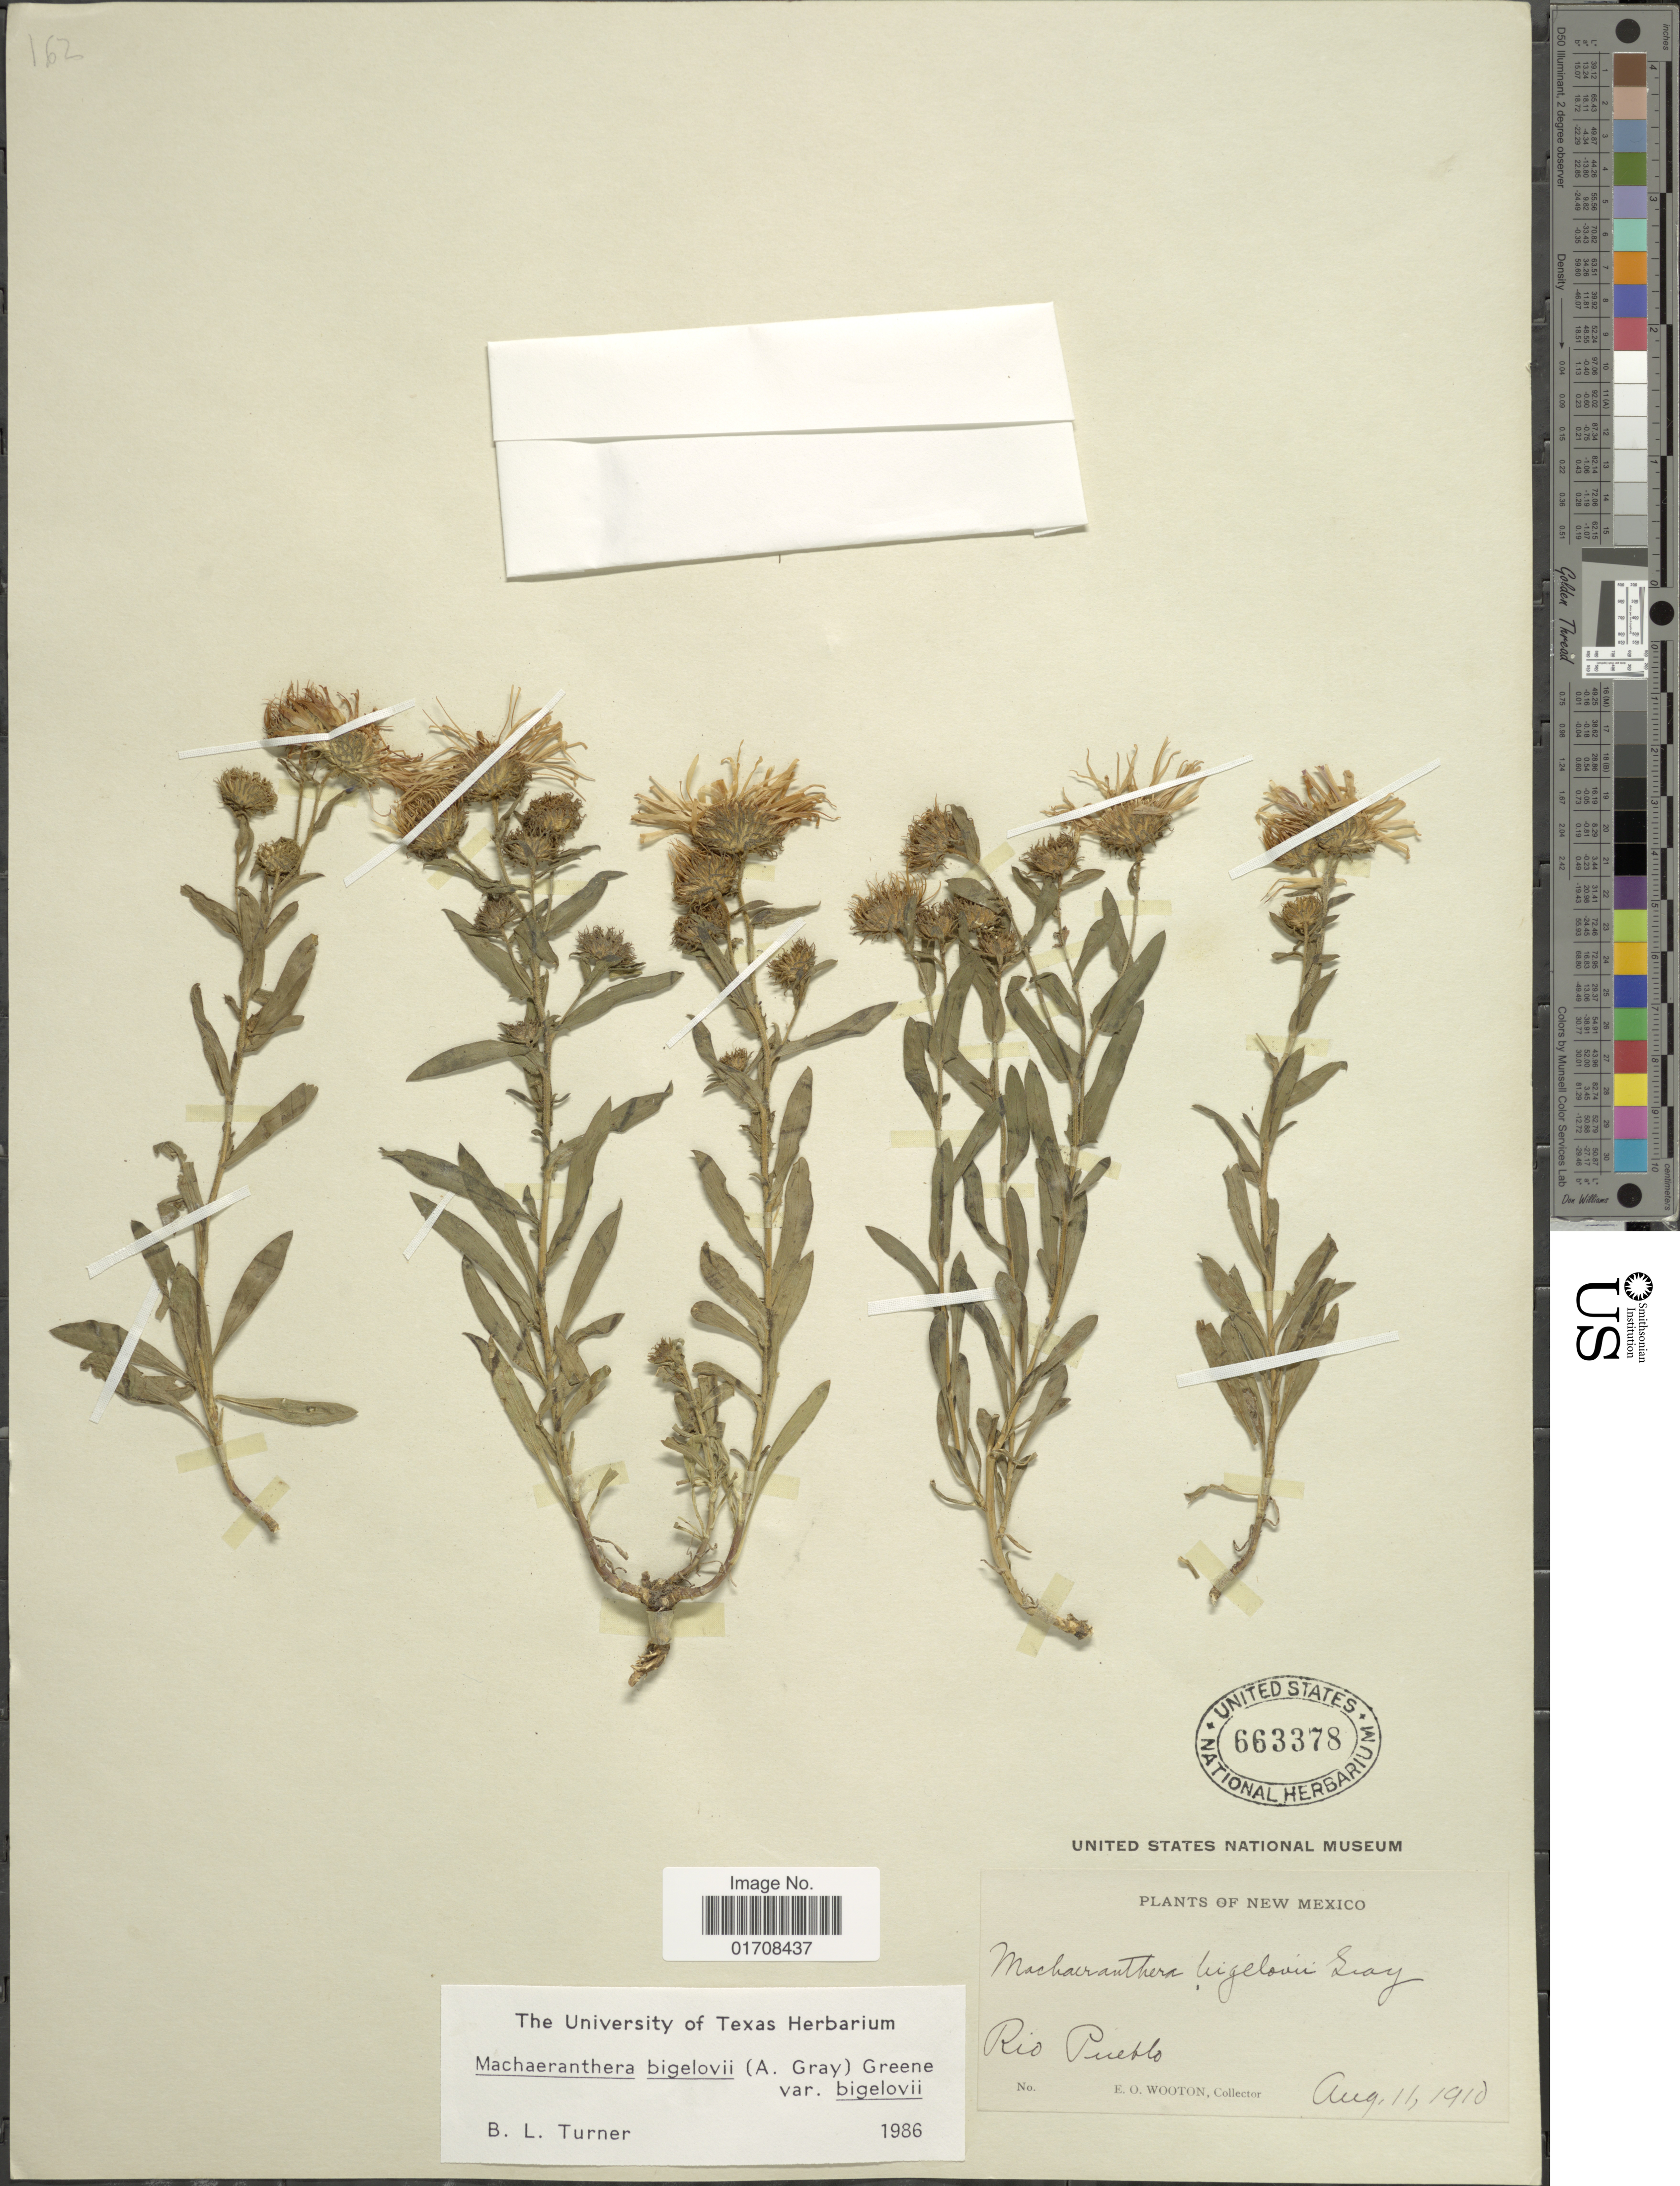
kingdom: Plantae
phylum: Tracheophyta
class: Magnoliopsida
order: Asterales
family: Asteraceae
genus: Machaeranthera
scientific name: Machaeranthera bigelovii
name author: (A. Gray) Greene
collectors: E. O. Wooton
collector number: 162?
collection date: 1910-08-11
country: United States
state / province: New Mexico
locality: Rio Puerto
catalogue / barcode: US 663378